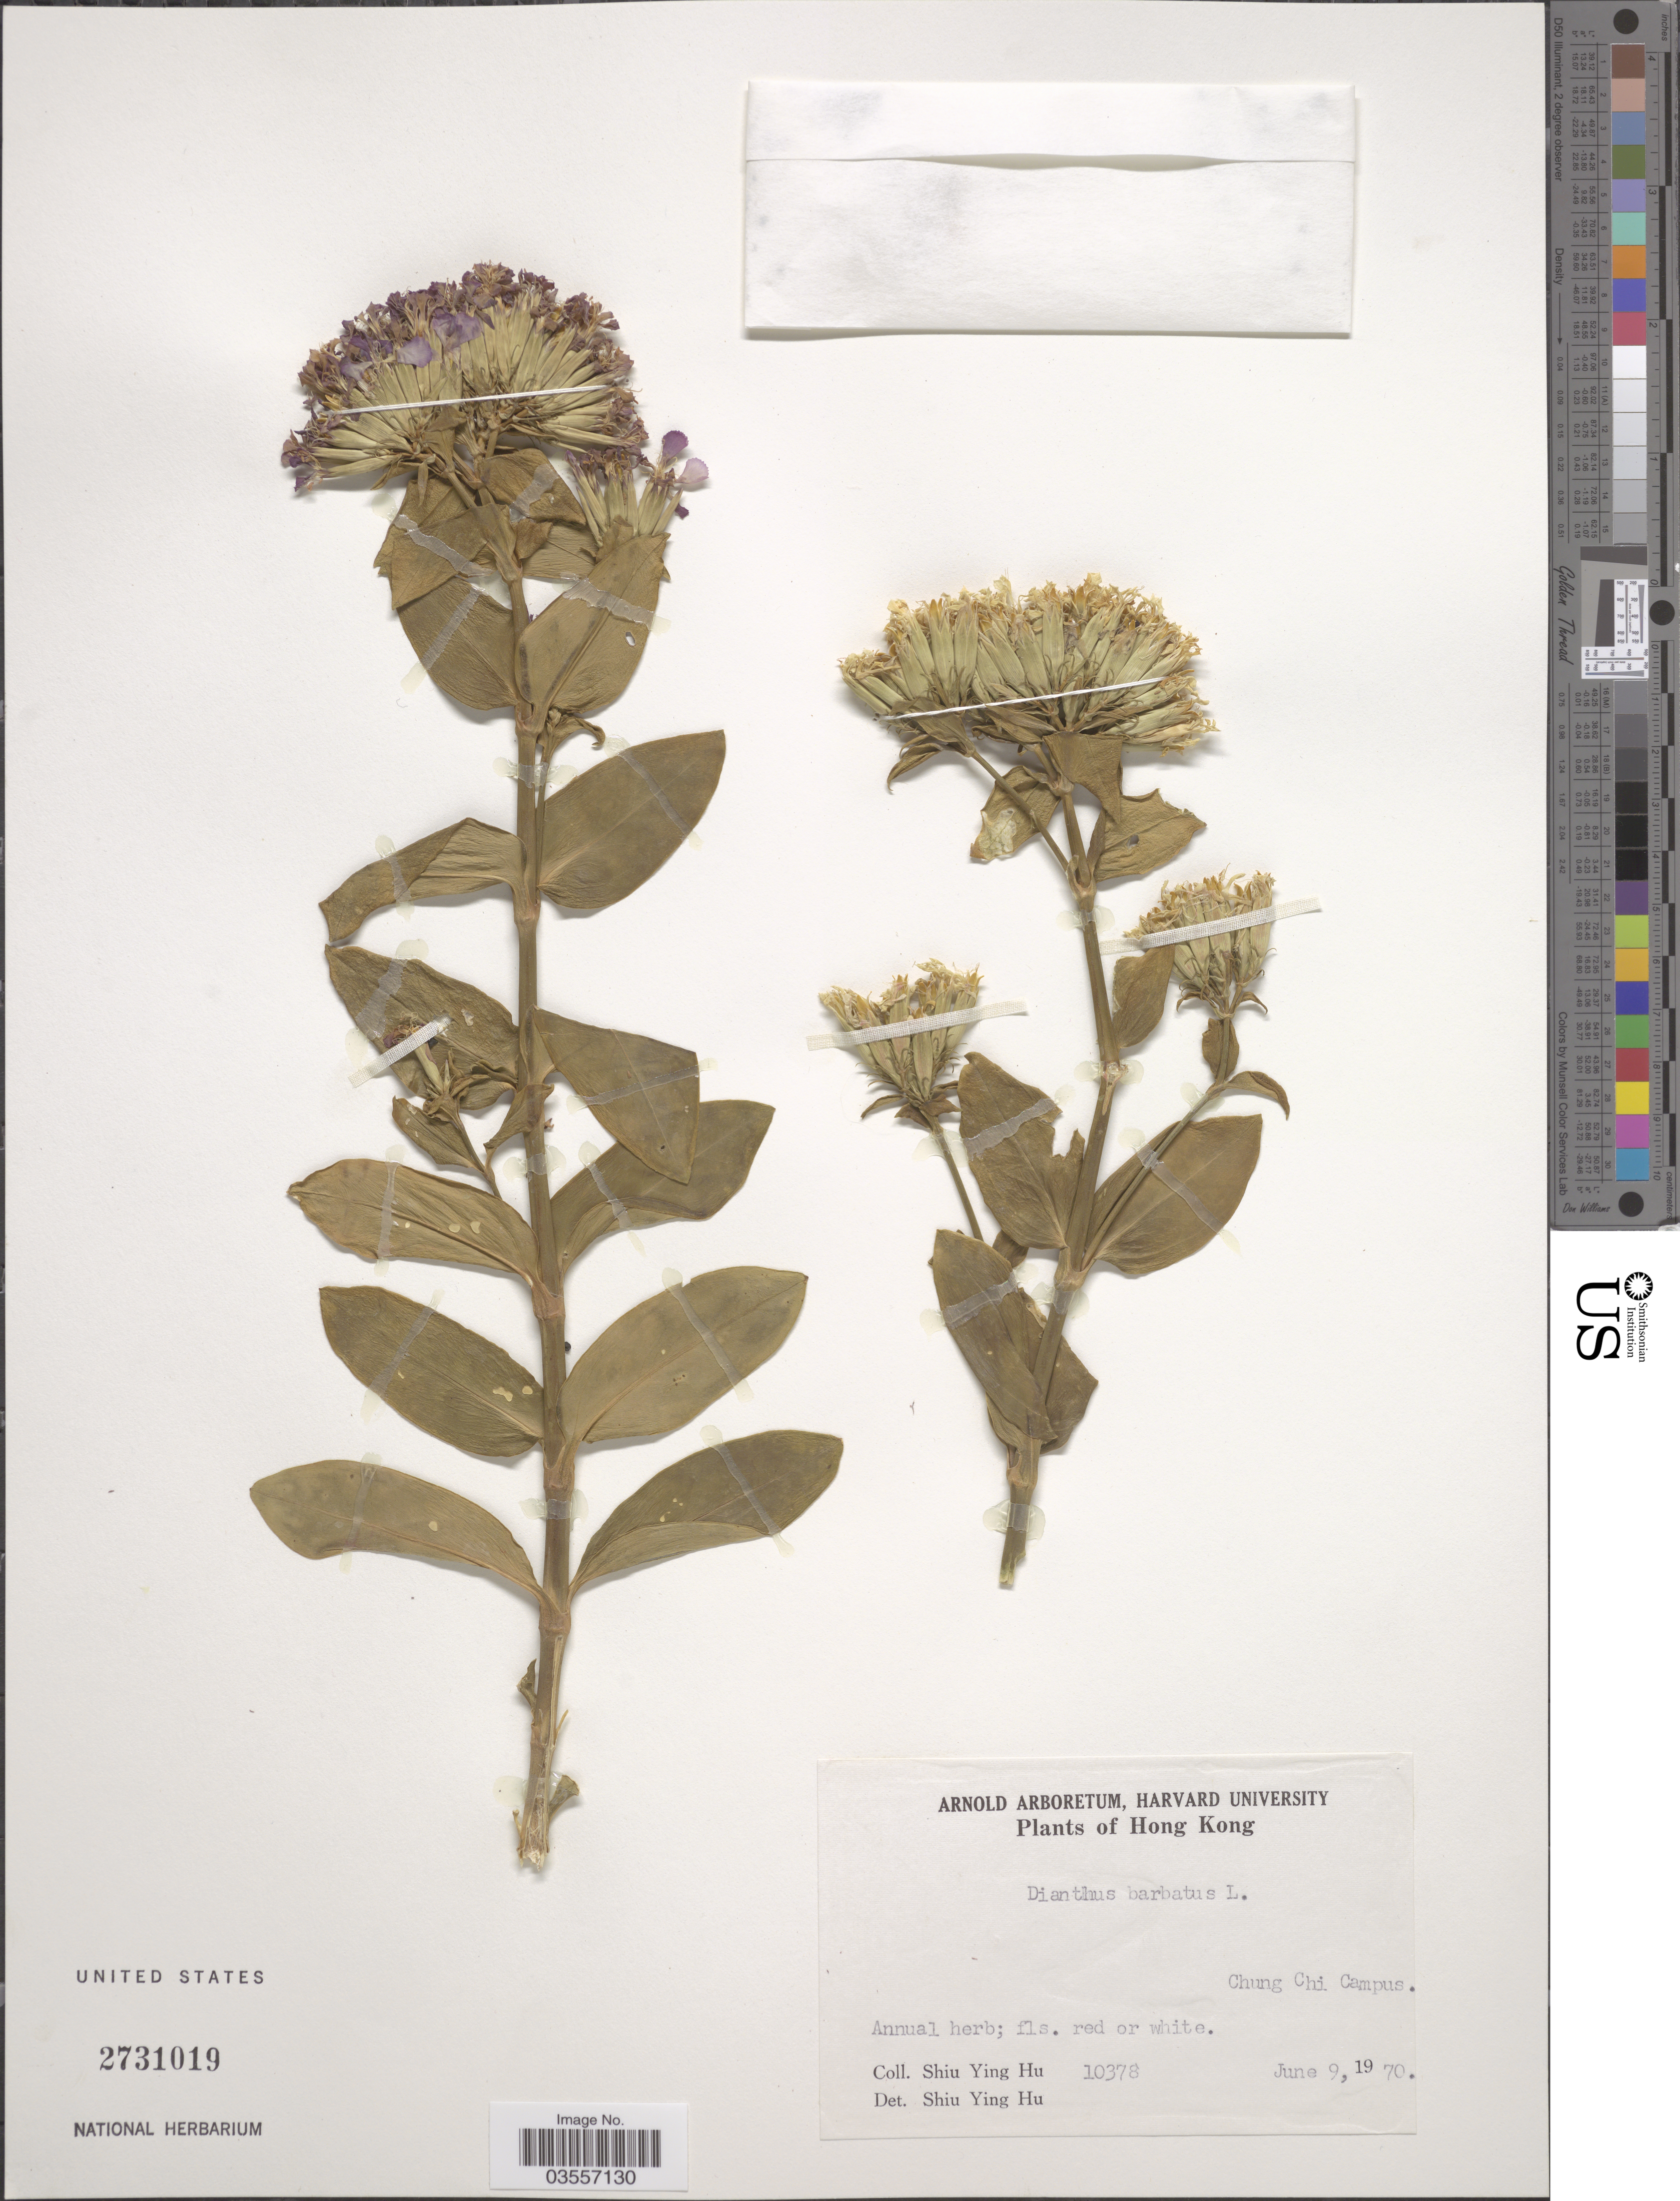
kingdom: Plantae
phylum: Tracheophyta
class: Magnoliopsida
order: Caryophyllales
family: Caryophyllaceae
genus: Dianthus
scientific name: Dianthus barbatus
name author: L.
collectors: S. Y. Hu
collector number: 10378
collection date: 1970-06-09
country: China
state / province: Hong Kong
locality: Chung Chi Campus.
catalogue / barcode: US 2731019